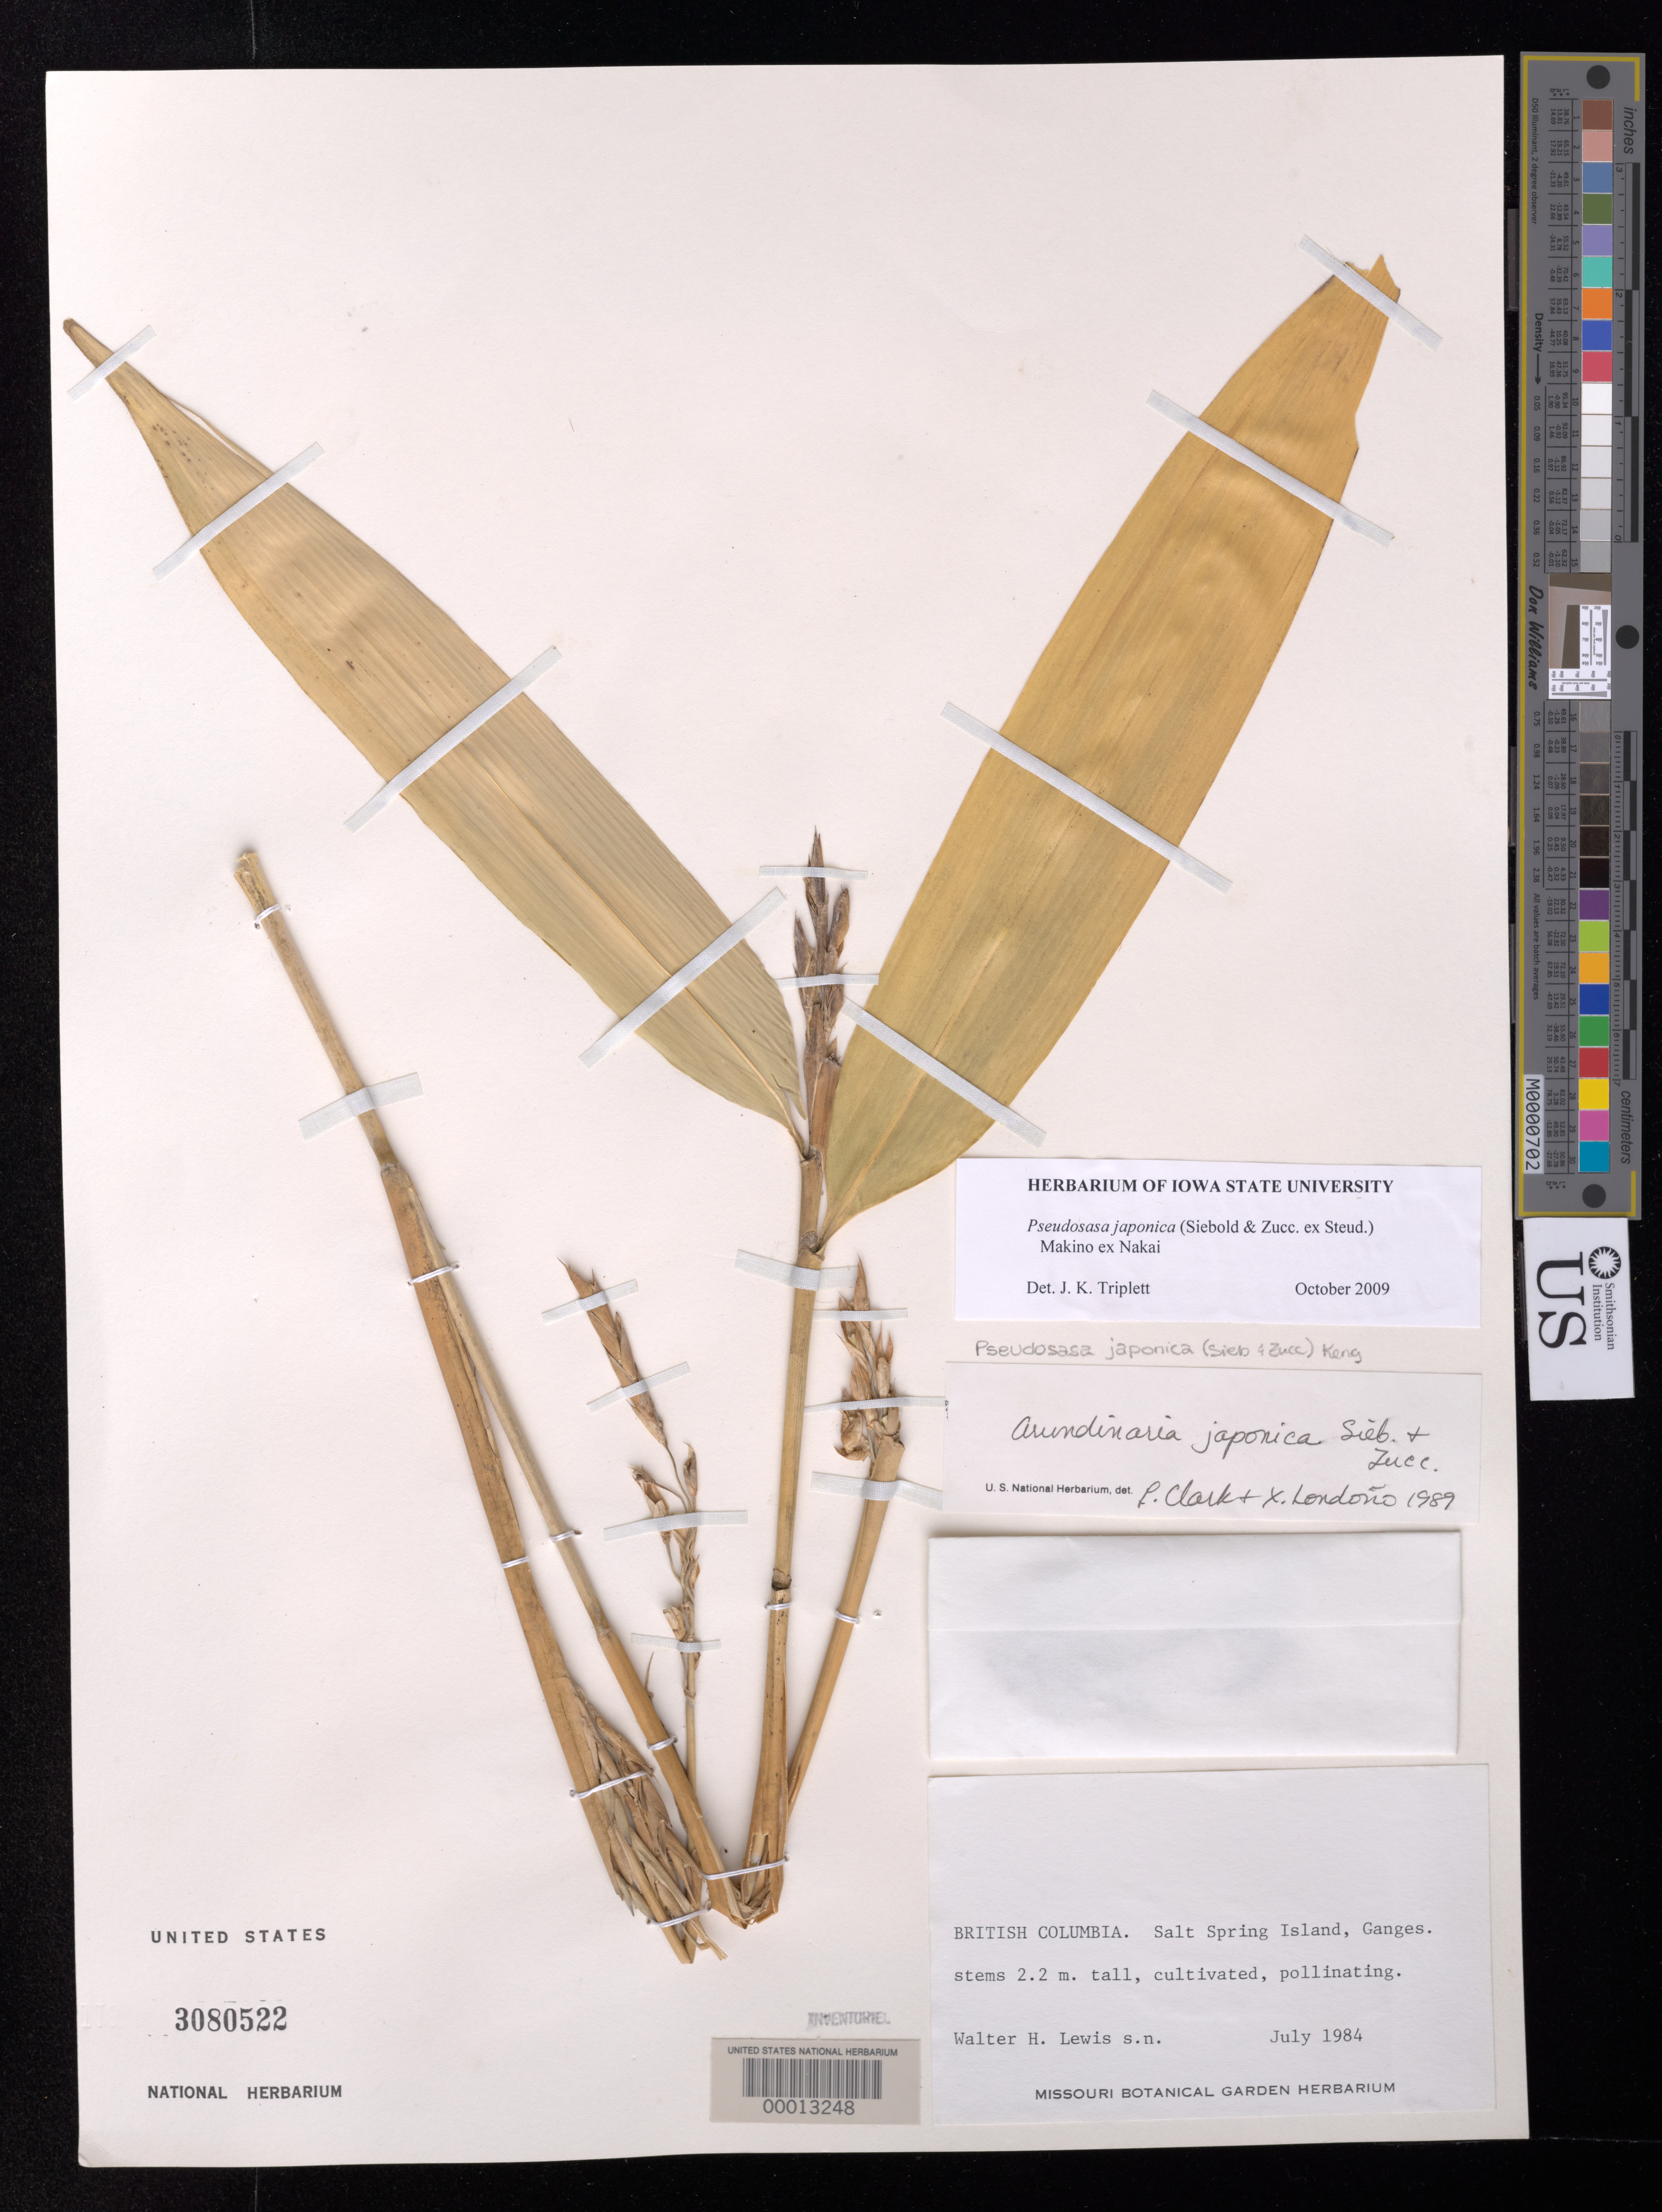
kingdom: Plantae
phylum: Tracheophyta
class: Liliopsida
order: Poales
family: Poaceae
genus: Pseudosasa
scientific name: Pseudosasa japonica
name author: (Siebold & Zucc. ex Steud.) Makino ex Nakai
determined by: Triplett, J. K.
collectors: W. H. Lewis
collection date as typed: Jul 1984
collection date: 1984-07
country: Canada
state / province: British Columbia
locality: Salt spring island, ganges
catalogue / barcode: US 3080522